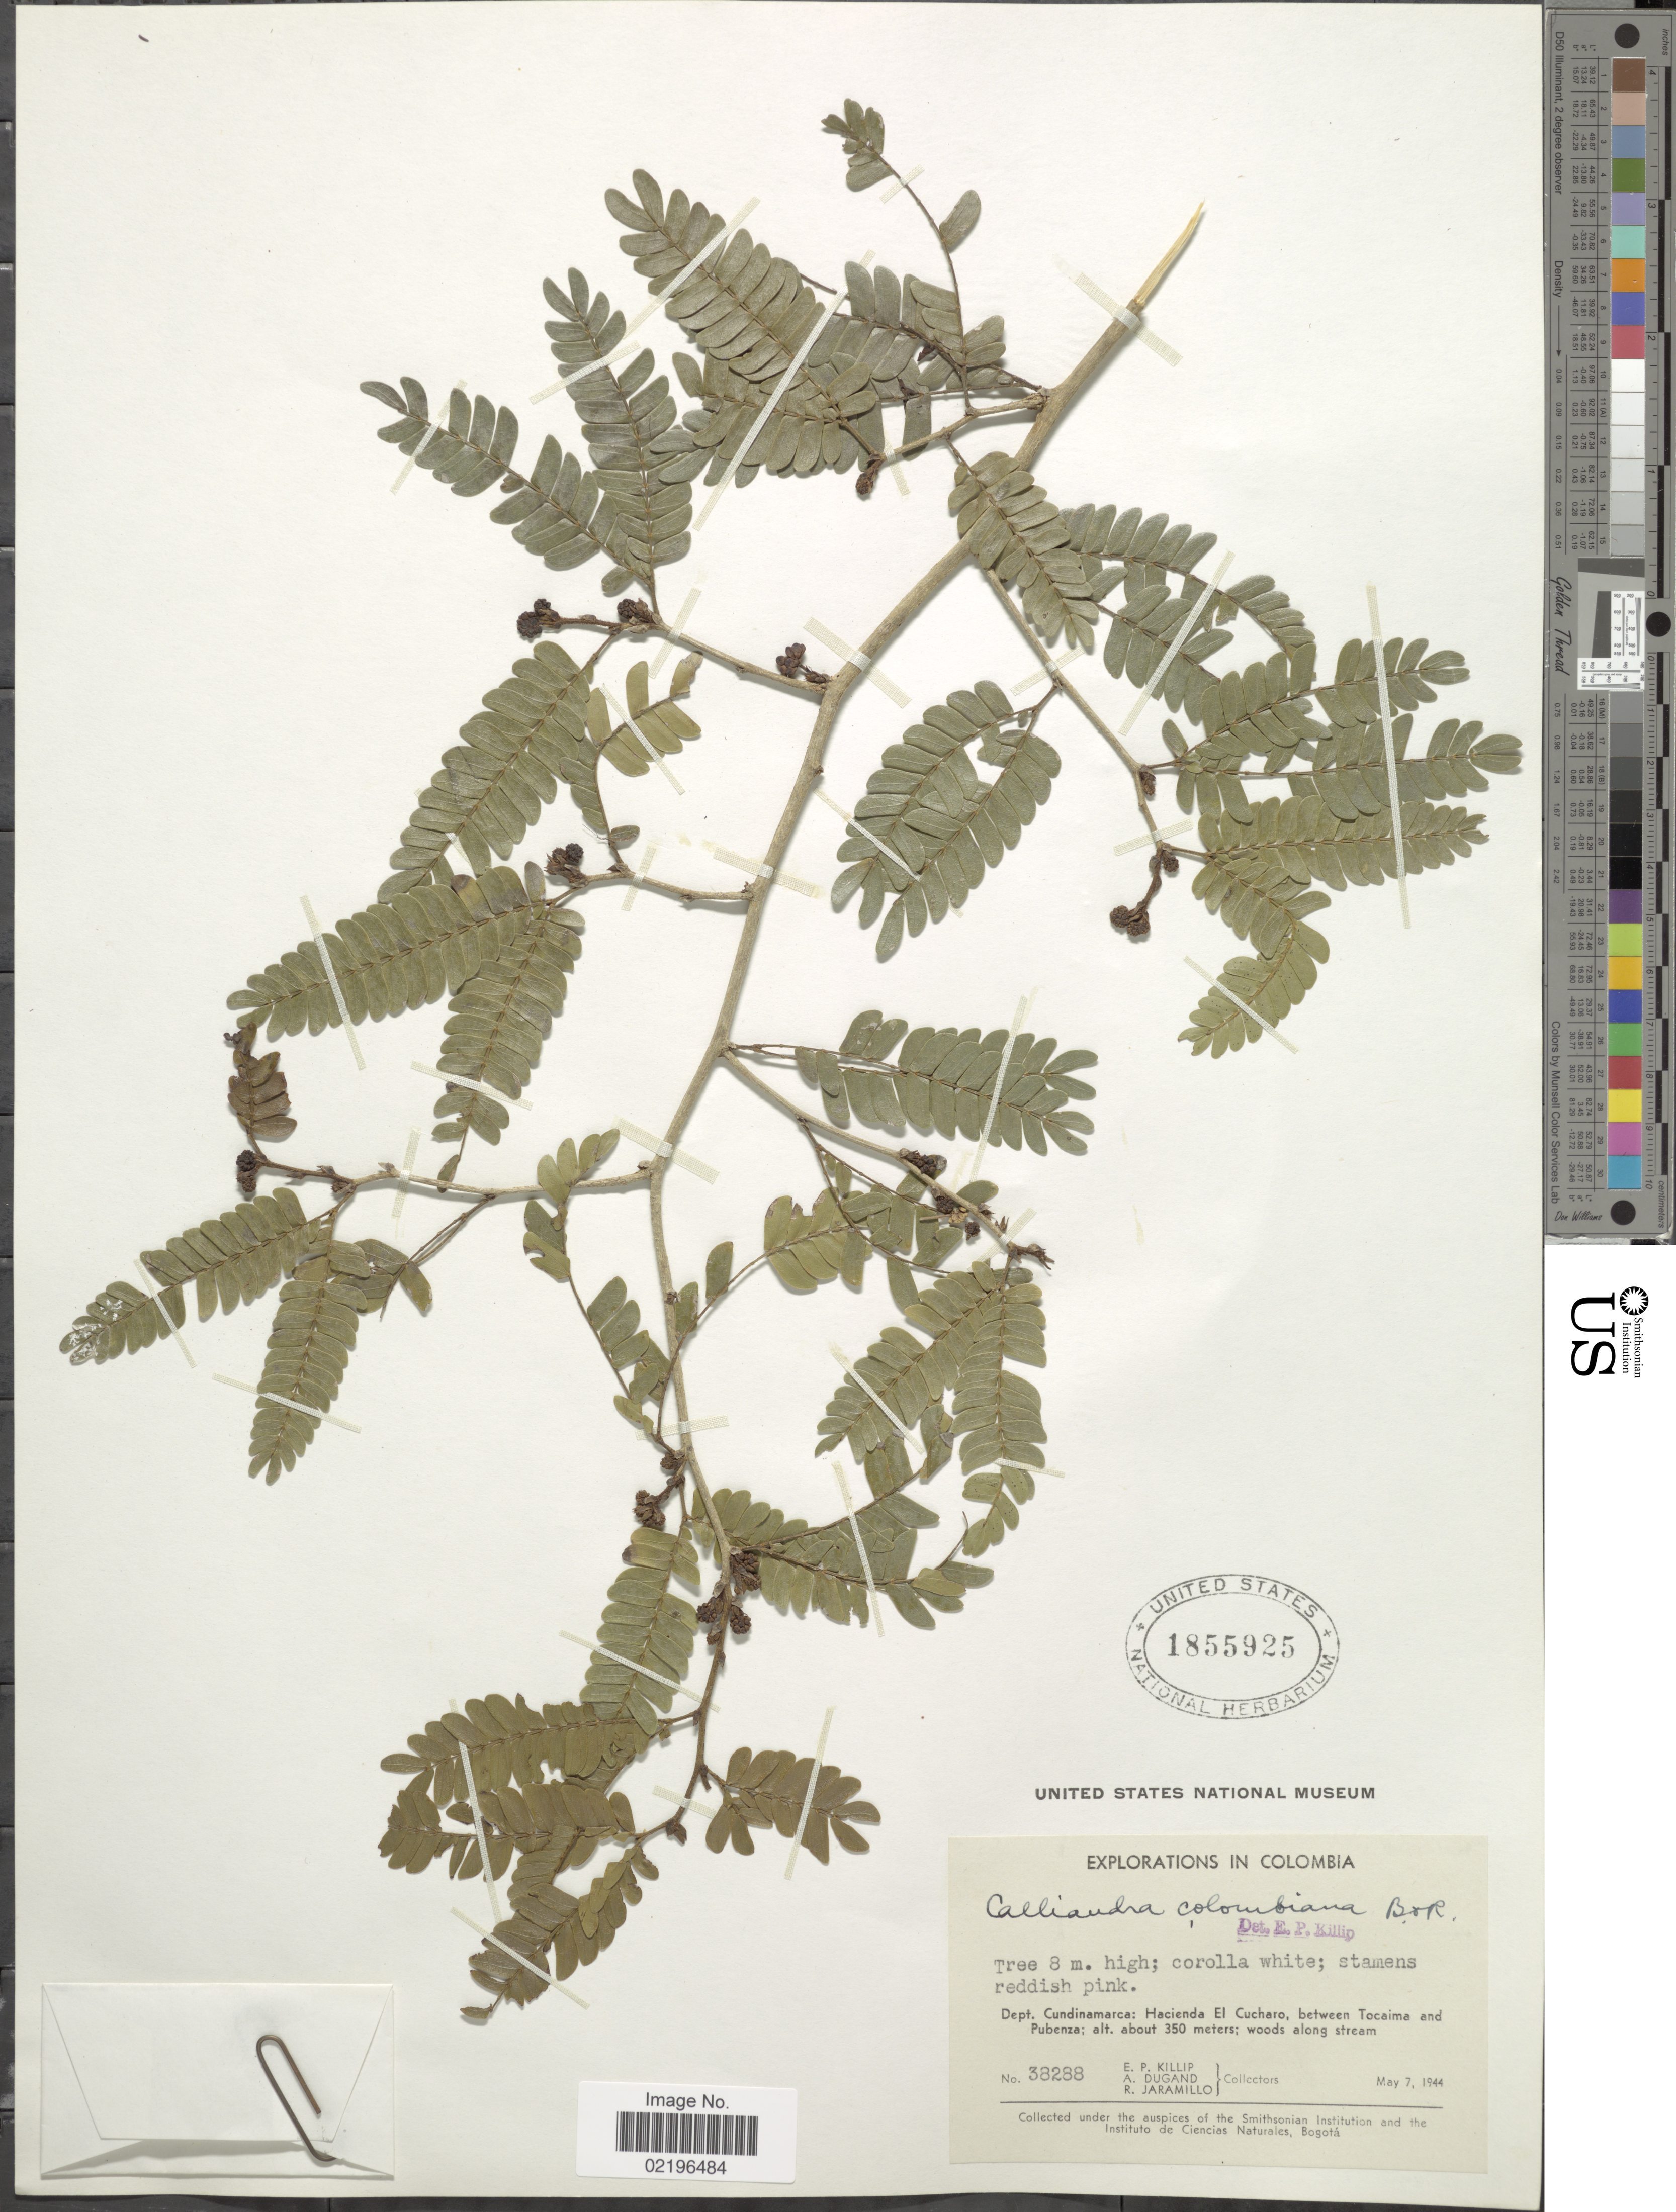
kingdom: Plantae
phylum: Tracheophyta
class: Magnoliopsida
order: Fabales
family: Fabaceae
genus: Calliandra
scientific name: Calliandra magdalenae var. colombiana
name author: (Britton & Rose) Barneby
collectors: E. P. Killip, A. Dugand & R. Jaramillo M.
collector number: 38288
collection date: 1944-05-07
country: Colombia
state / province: Cundinamarca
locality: Dept. Cundinamarca: Hacienda el Cucharo, between Tocaima and Pubenza; woods along stream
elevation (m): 350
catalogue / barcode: US 1855925